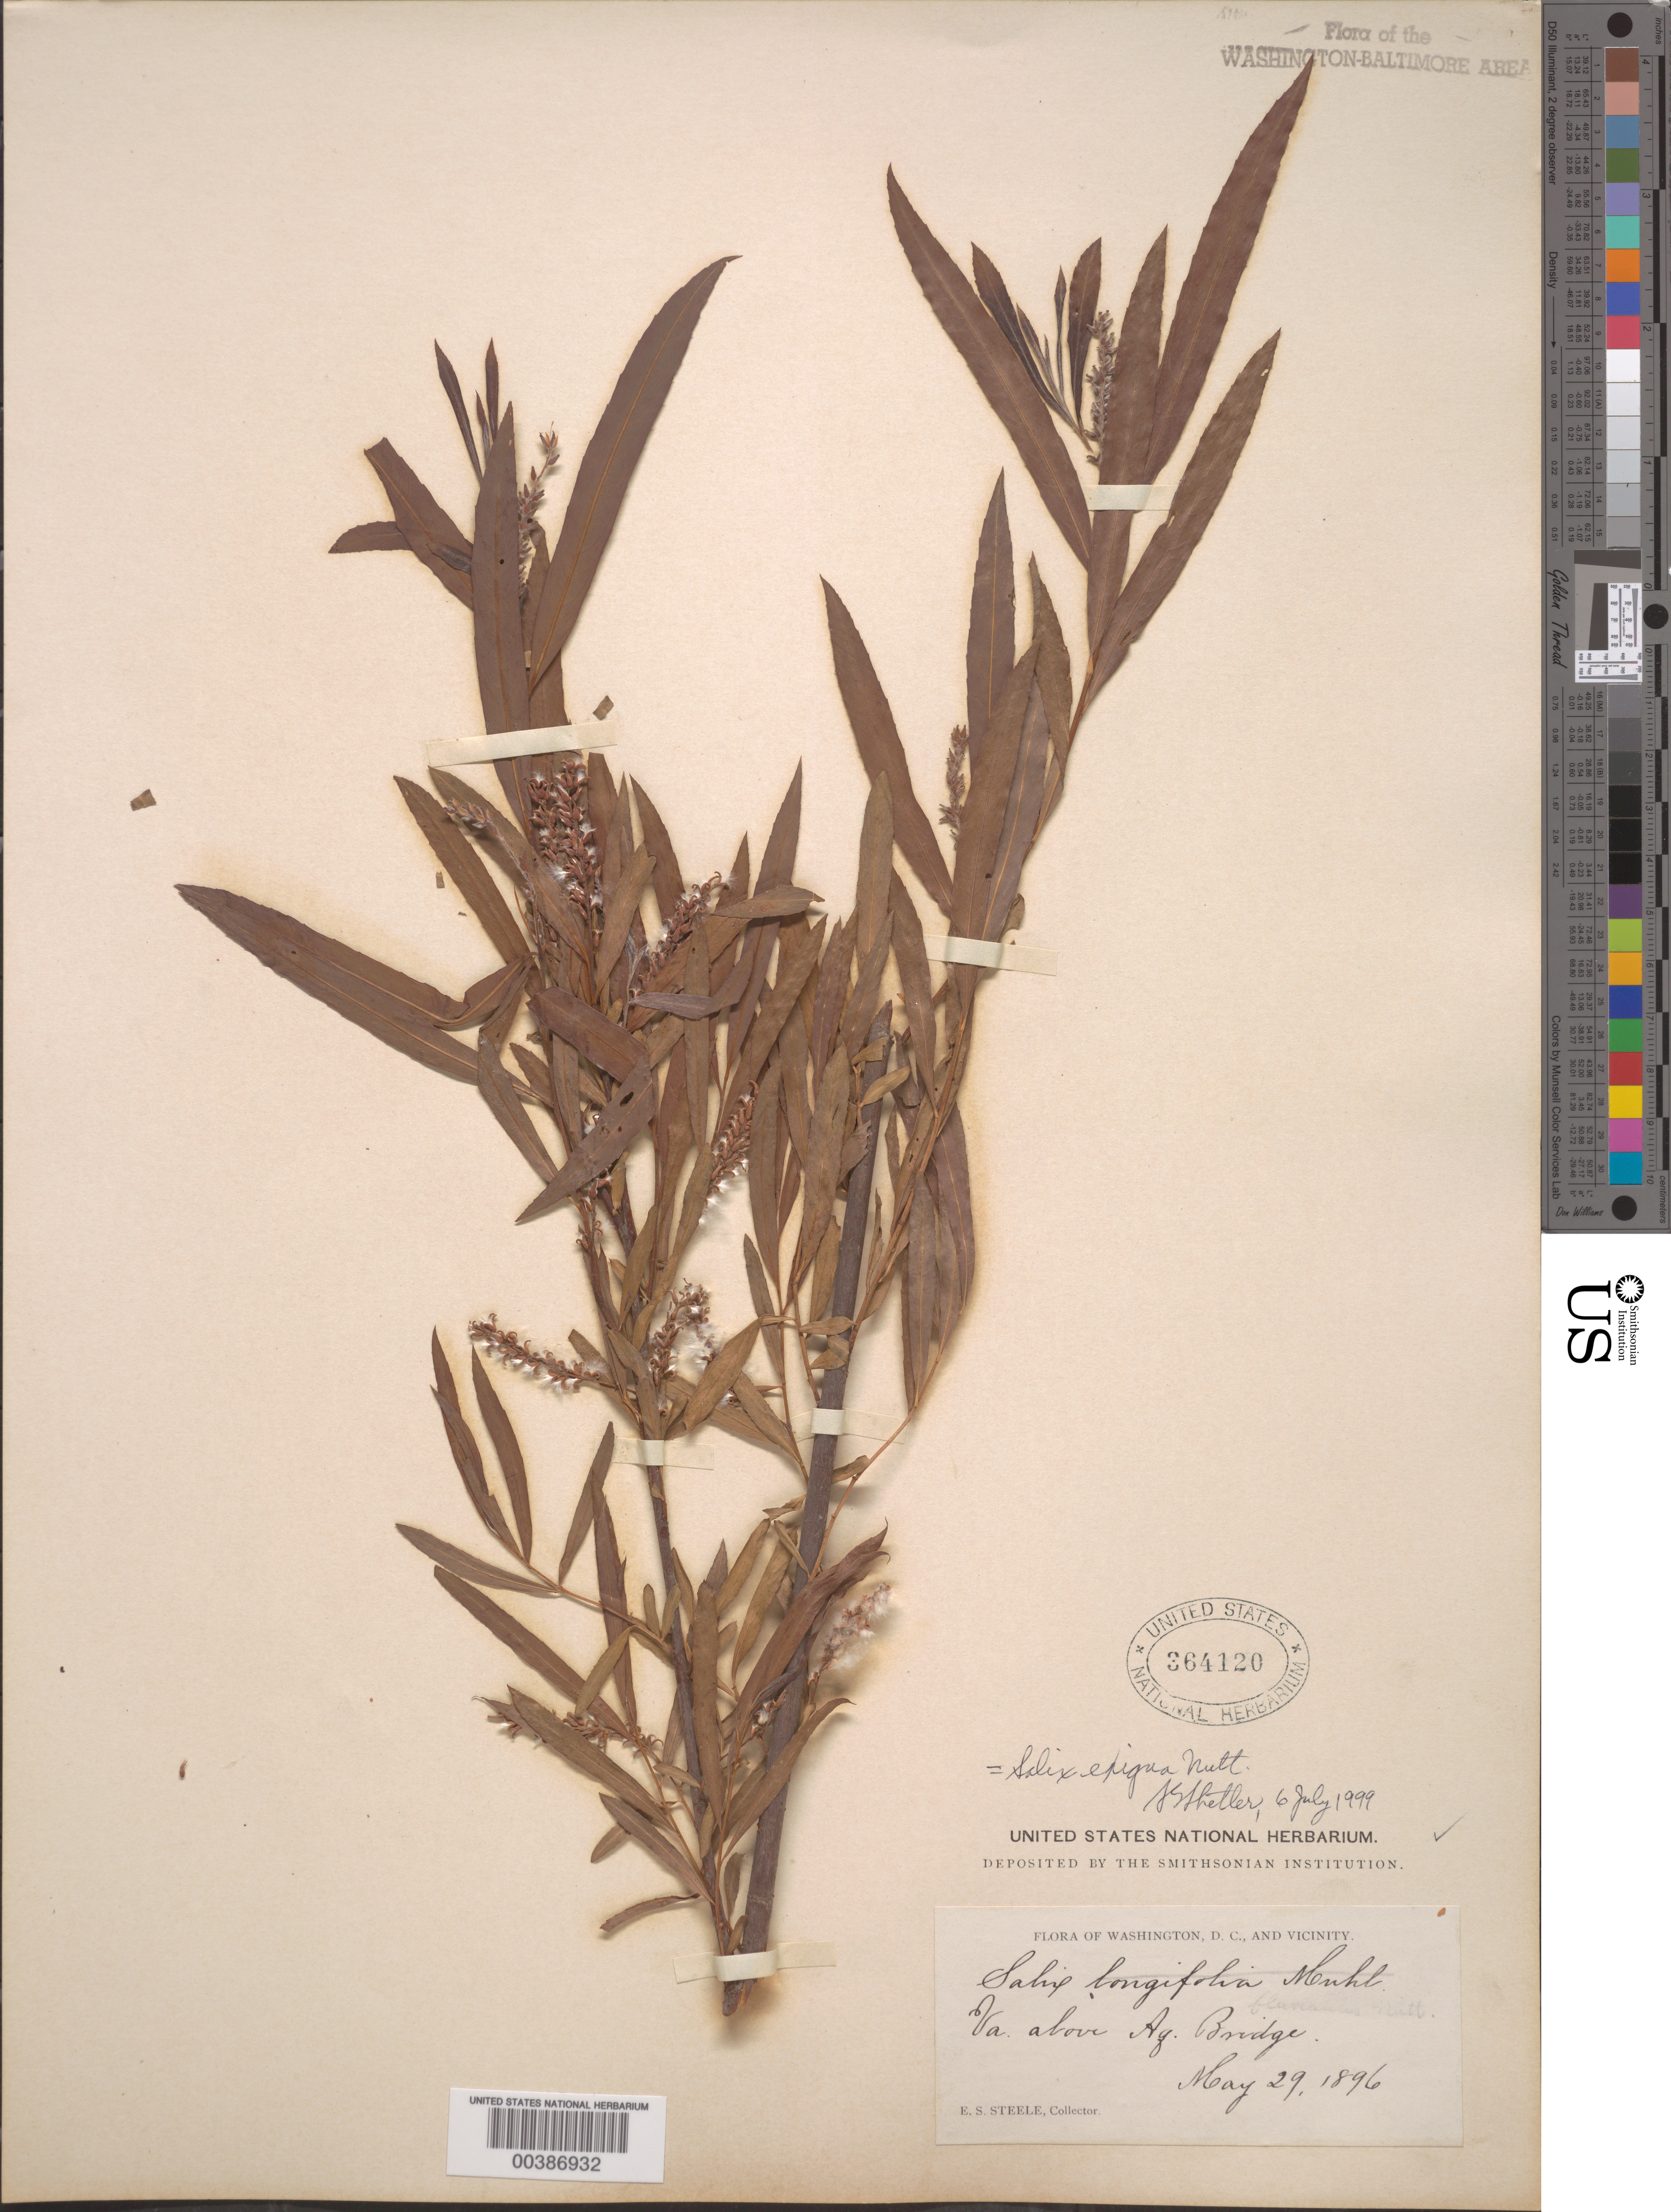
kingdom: Plantae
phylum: Tracheophyta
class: Magnoliopsida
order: Malpighiales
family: Salicaceae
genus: Salix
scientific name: Salix exigua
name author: Nutt.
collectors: E. Steele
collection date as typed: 29 May 1896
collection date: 1896-05-29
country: United States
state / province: Virginia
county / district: Fairfax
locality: Above Aqueduct Bridge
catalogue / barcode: US 364120